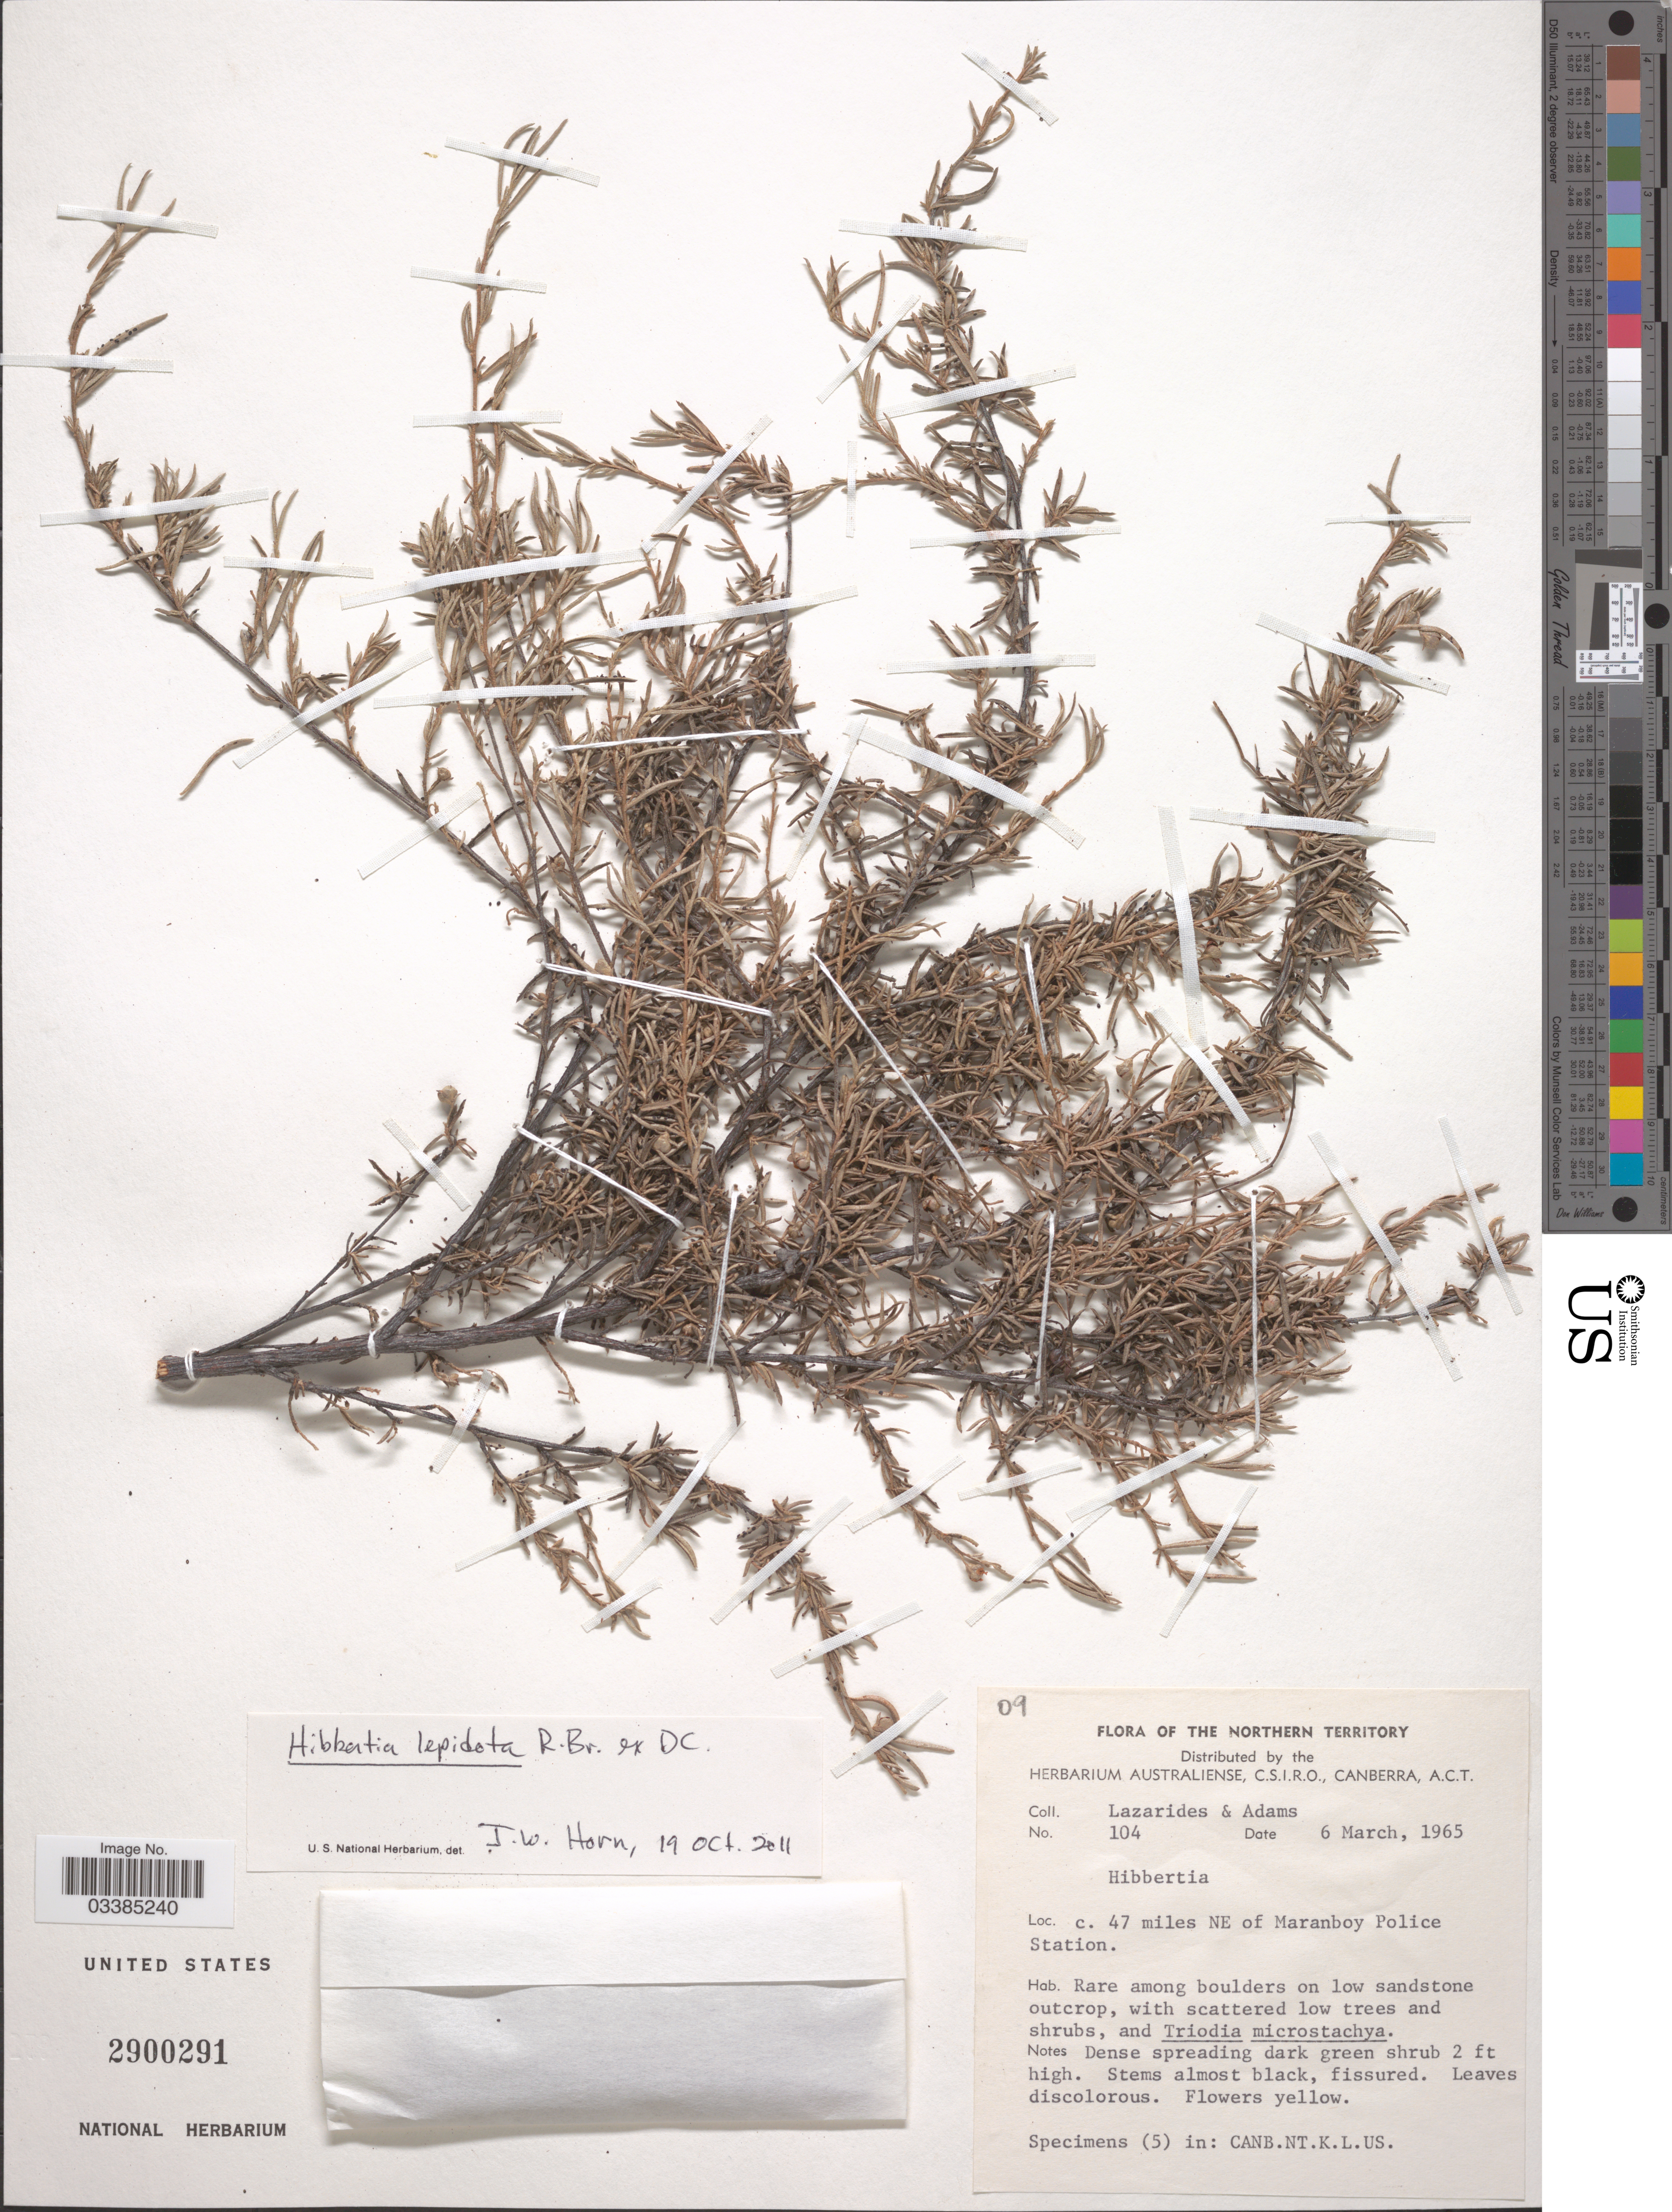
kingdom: Plantae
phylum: Tracheophyta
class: Magnoliopsida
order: Dilleniales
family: Dilleniaceae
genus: Hibbertia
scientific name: Hibbertia sp.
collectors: M. Lazarides & Adams, --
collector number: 104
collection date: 1965-03-06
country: Australia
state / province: Northern Territory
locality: C. 47 miles NE of Maranboy Police Station.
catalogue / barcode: US 2900291